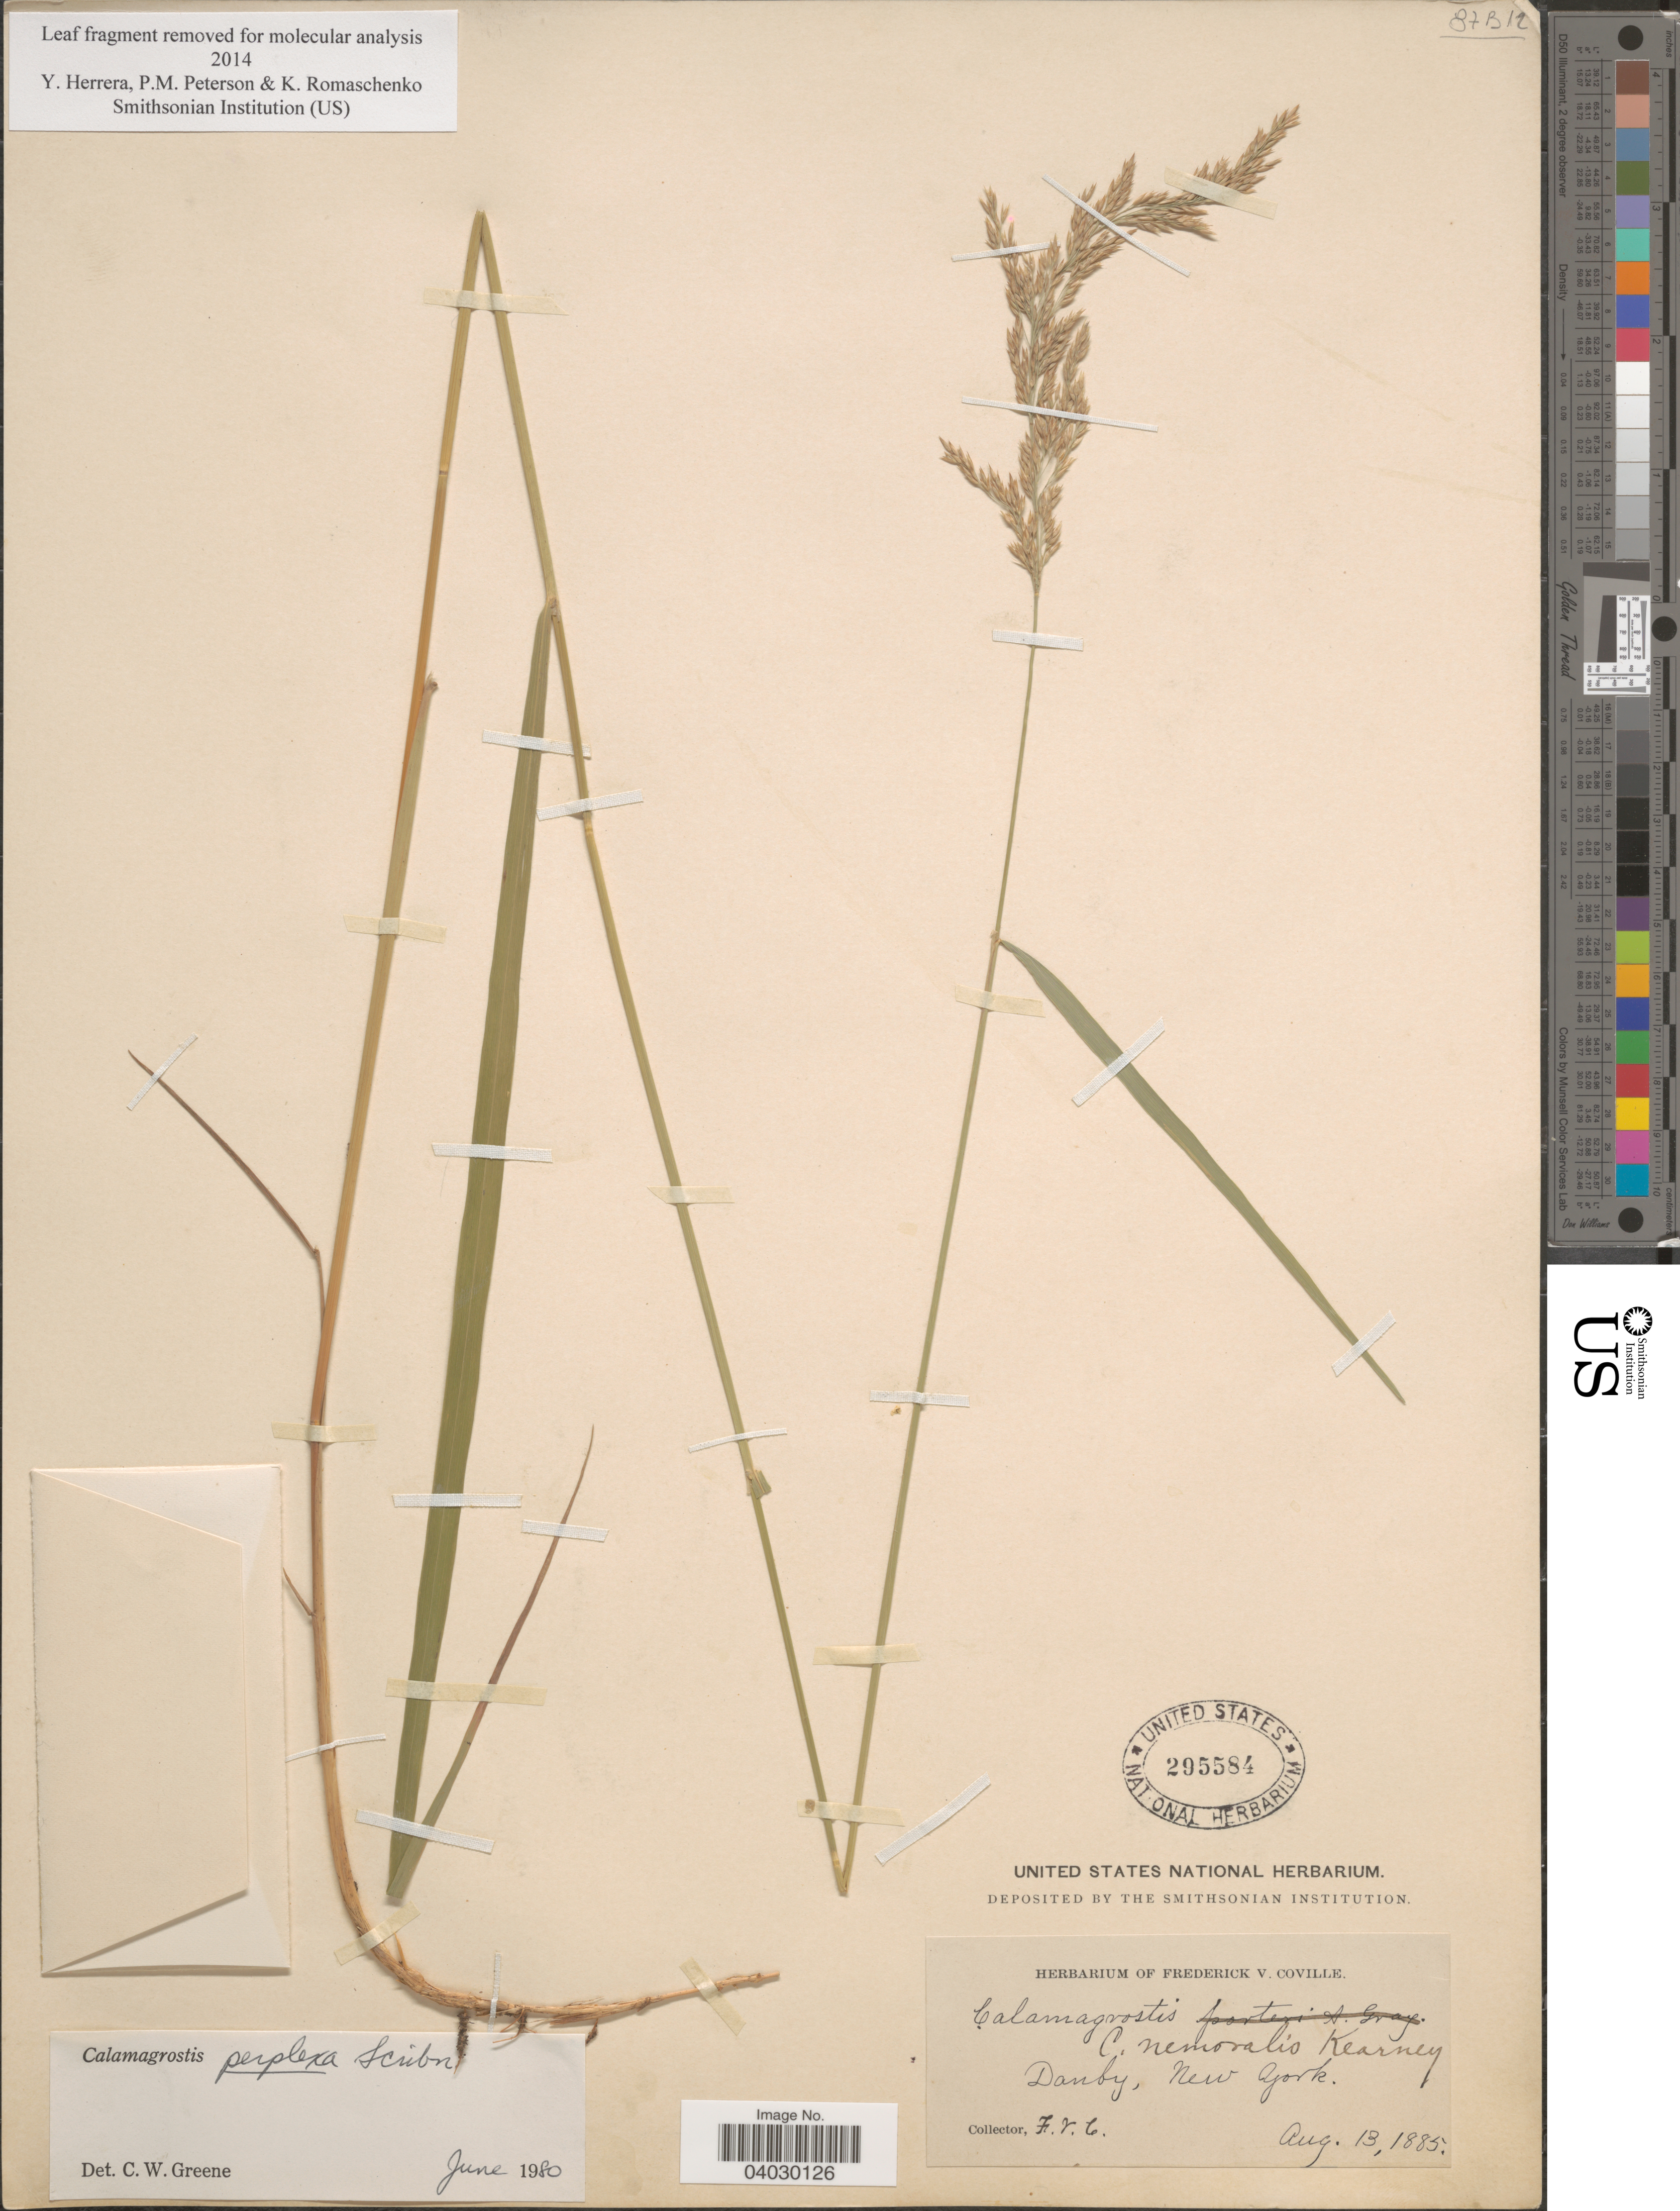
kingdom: Plantae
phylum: Tracheophyta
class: Liliopsida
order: Poales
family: Poaceae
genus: Calamagrostis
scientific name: Calamagrostis perplexa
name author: Scribn.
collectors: F. V. Coville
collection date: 1885-08-13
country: United States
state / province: New York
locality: Danby.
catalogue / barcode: US 295584